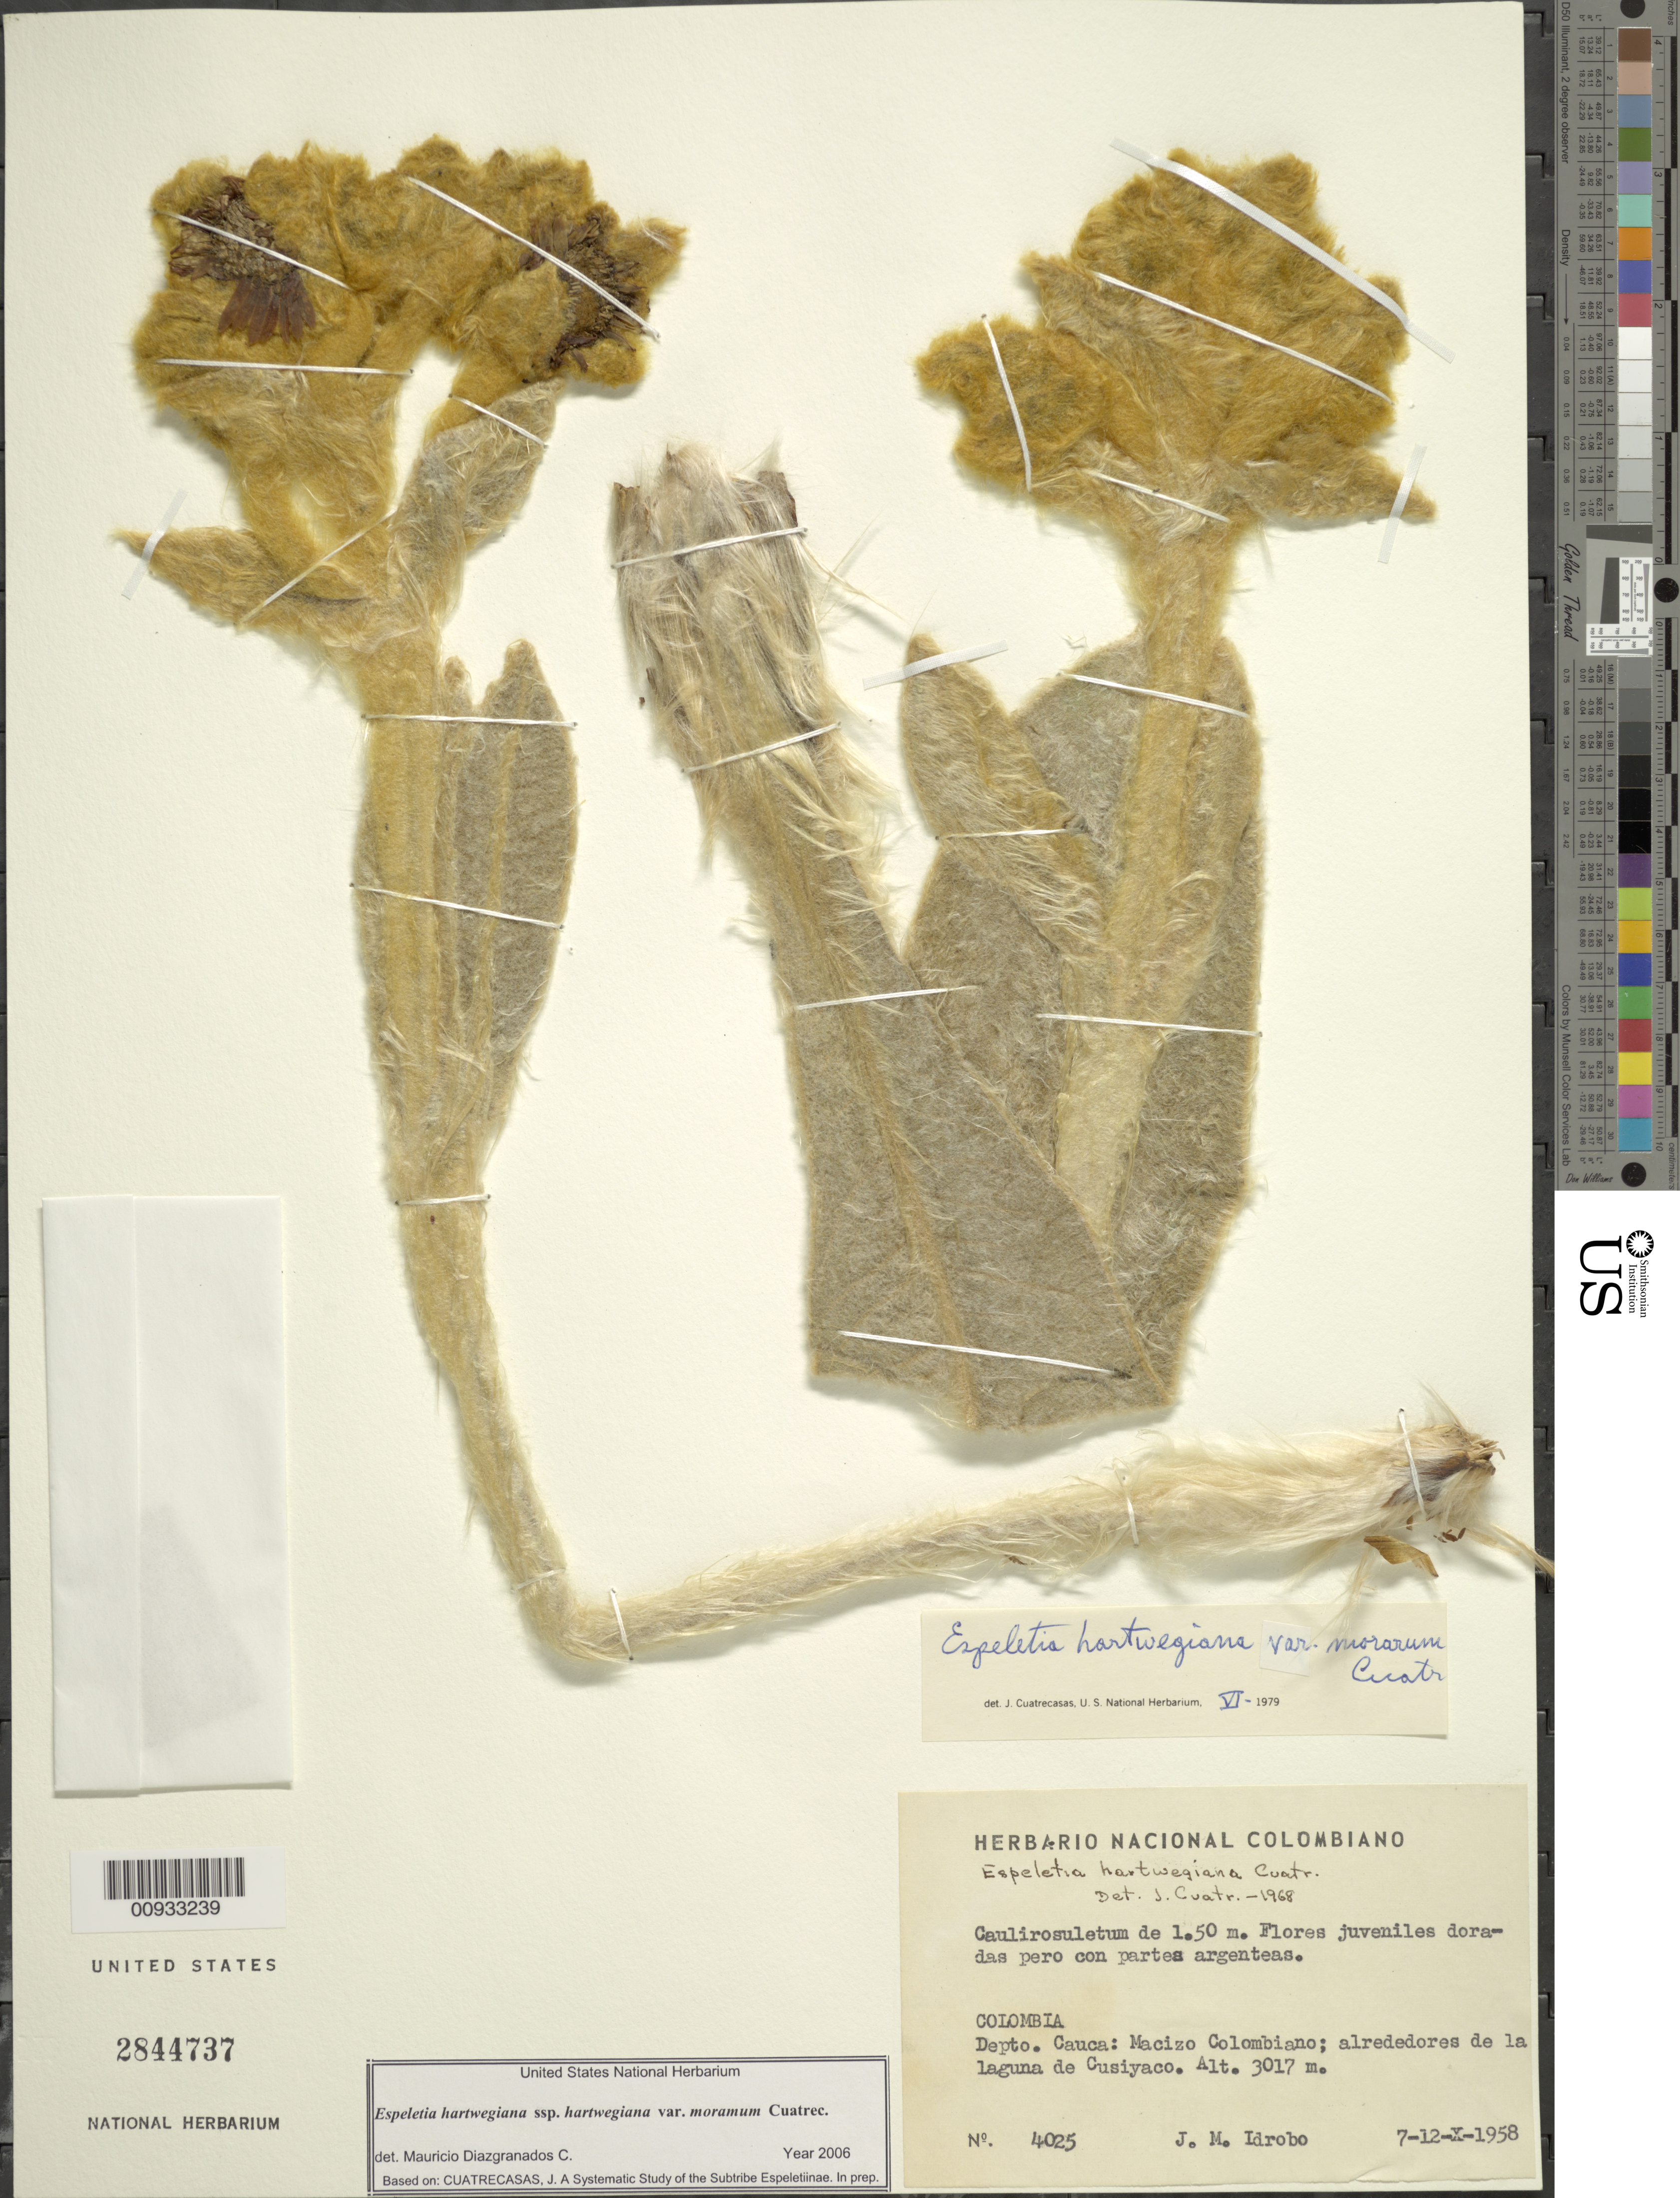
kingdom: Plantae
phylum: Tracheophyta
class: Magnoliopsida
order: Asterales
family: Asteraceae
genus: Espeletia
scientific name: Espeletia hartwegiana var. morarum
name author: Cuatrec.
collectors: J. M. Idrobo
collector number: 4025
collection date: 1958-10-07/1958-10-12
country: Colombia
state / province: Cauca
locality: Macizo Columbiano; alrededores de la laguna de Cusiyaco.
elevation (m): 3017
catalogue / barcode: US 2844737